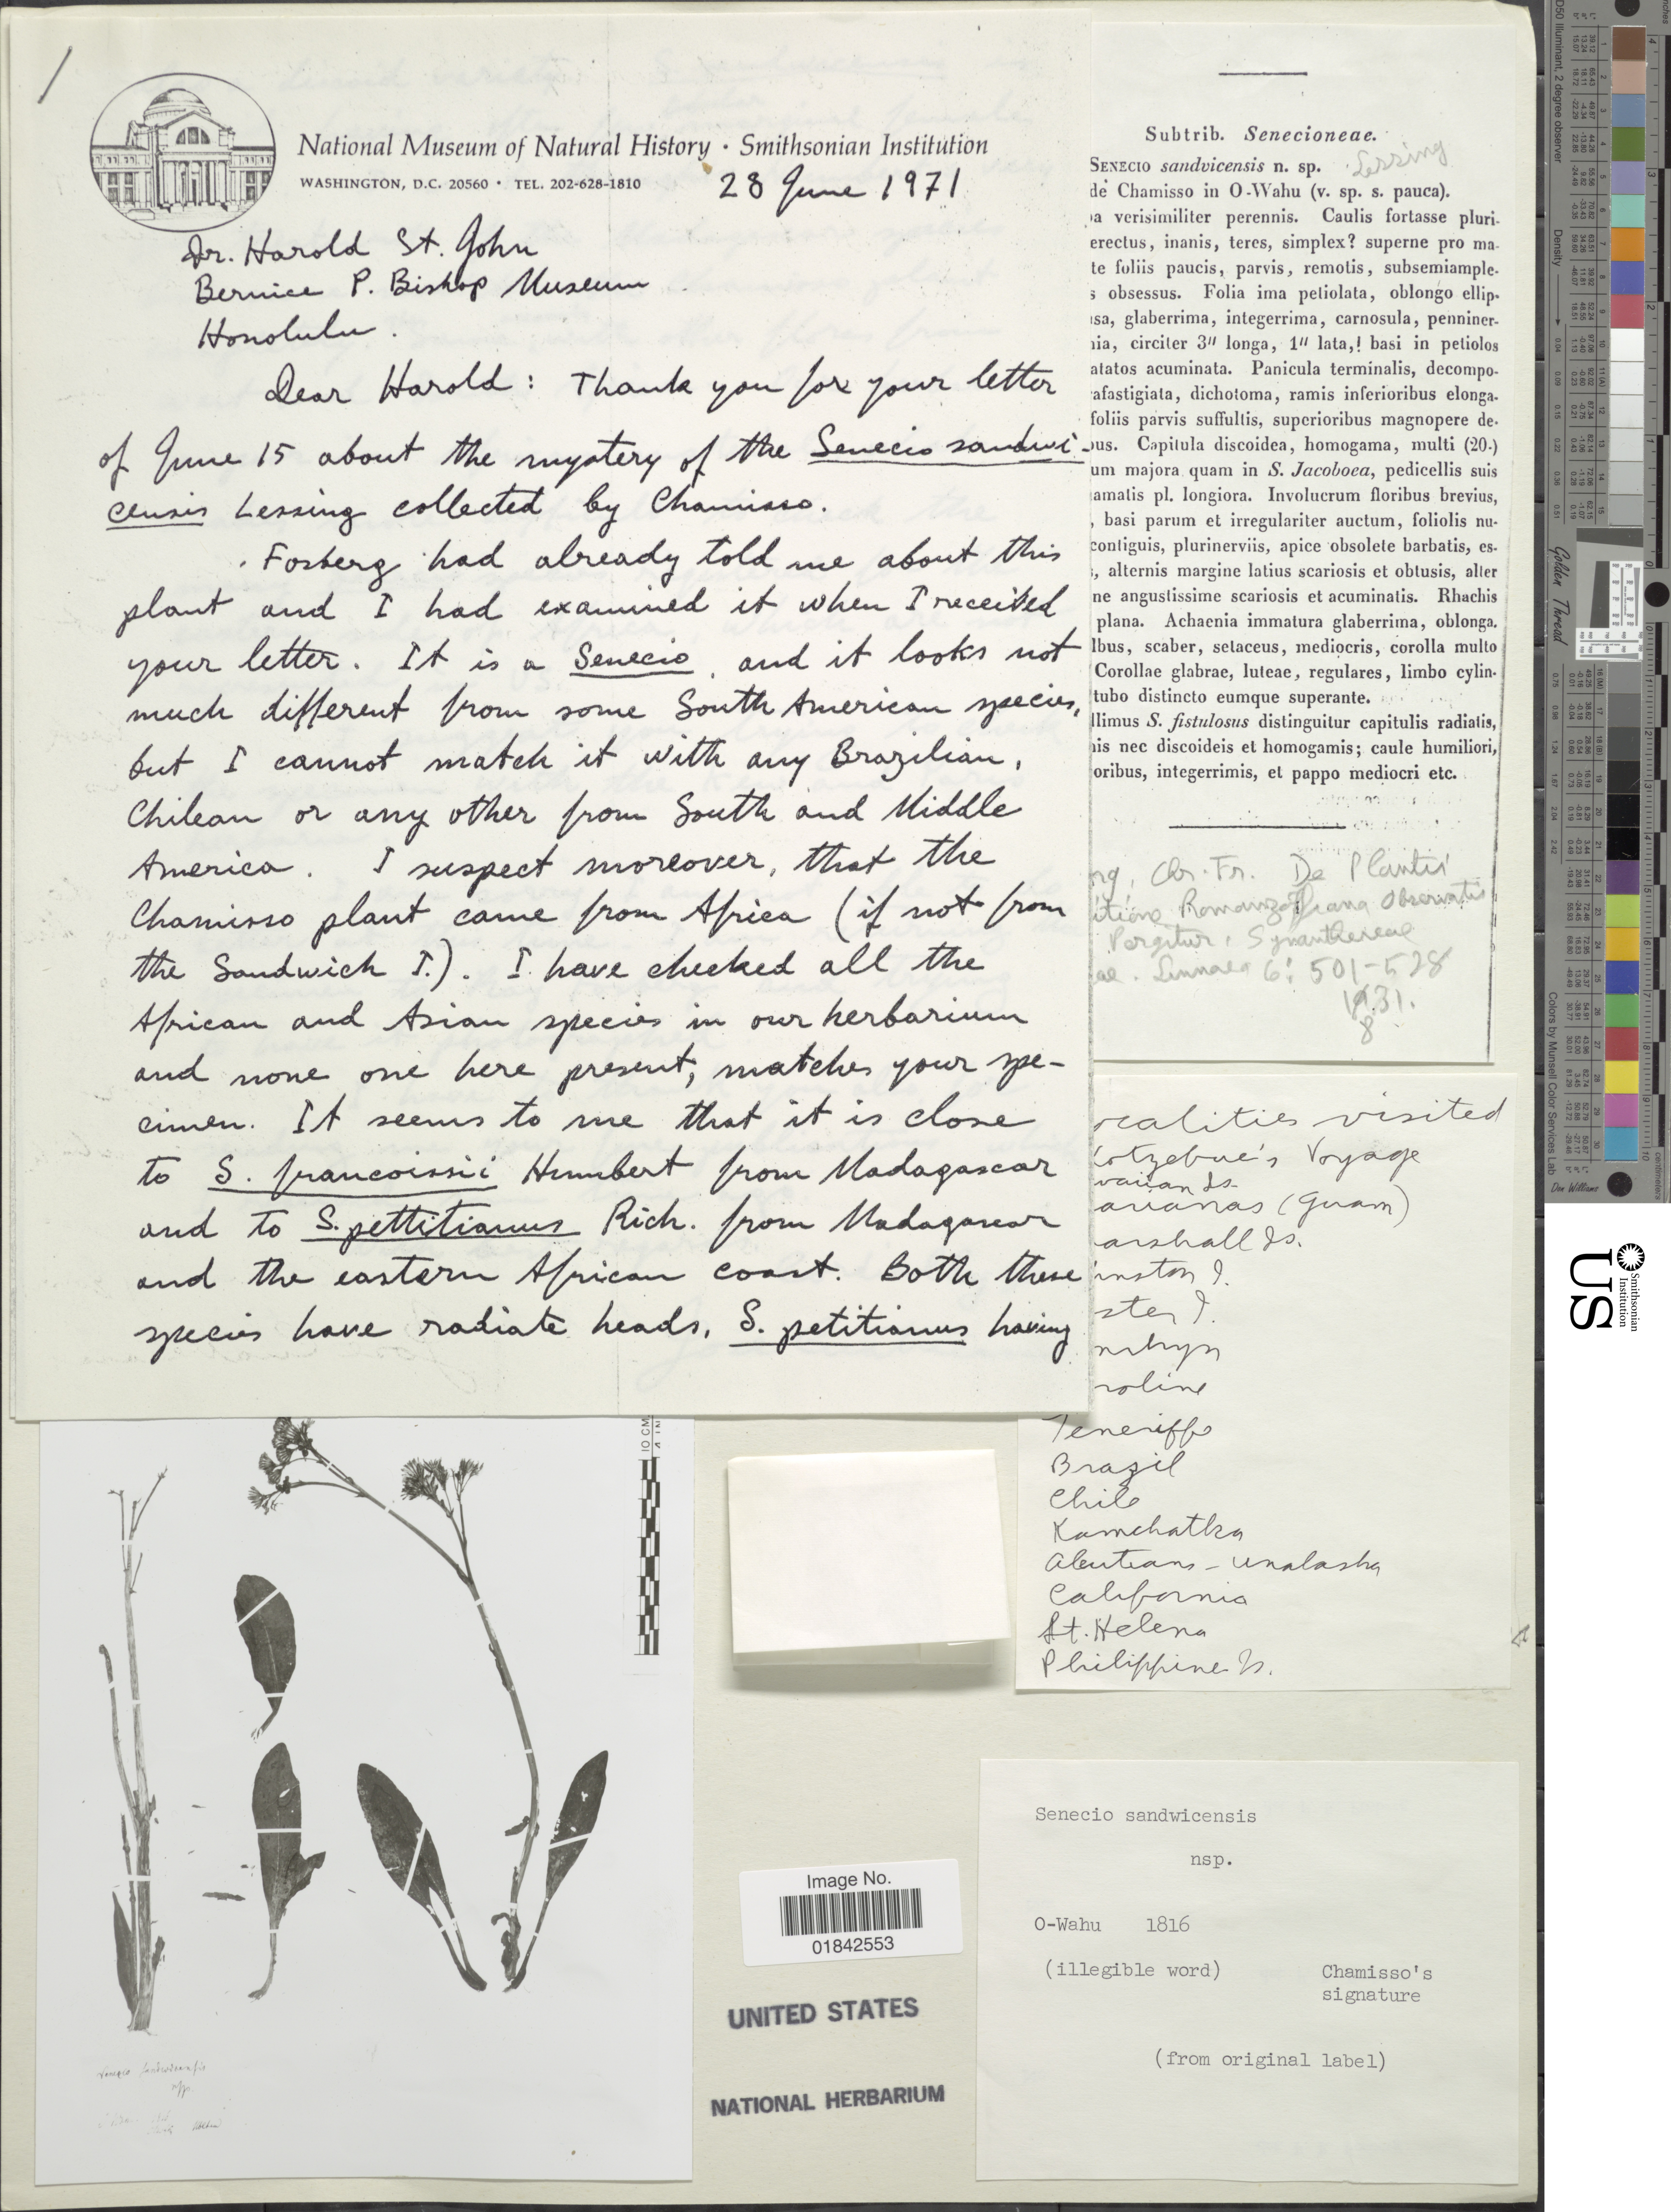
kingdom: Plantae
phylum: Tracheophyta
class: Magnoliopsida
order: Asterales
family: Asteraceae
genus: Senecio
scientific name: Senecio sandwicensis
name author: Less.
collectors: O-Wahu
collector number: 1816?